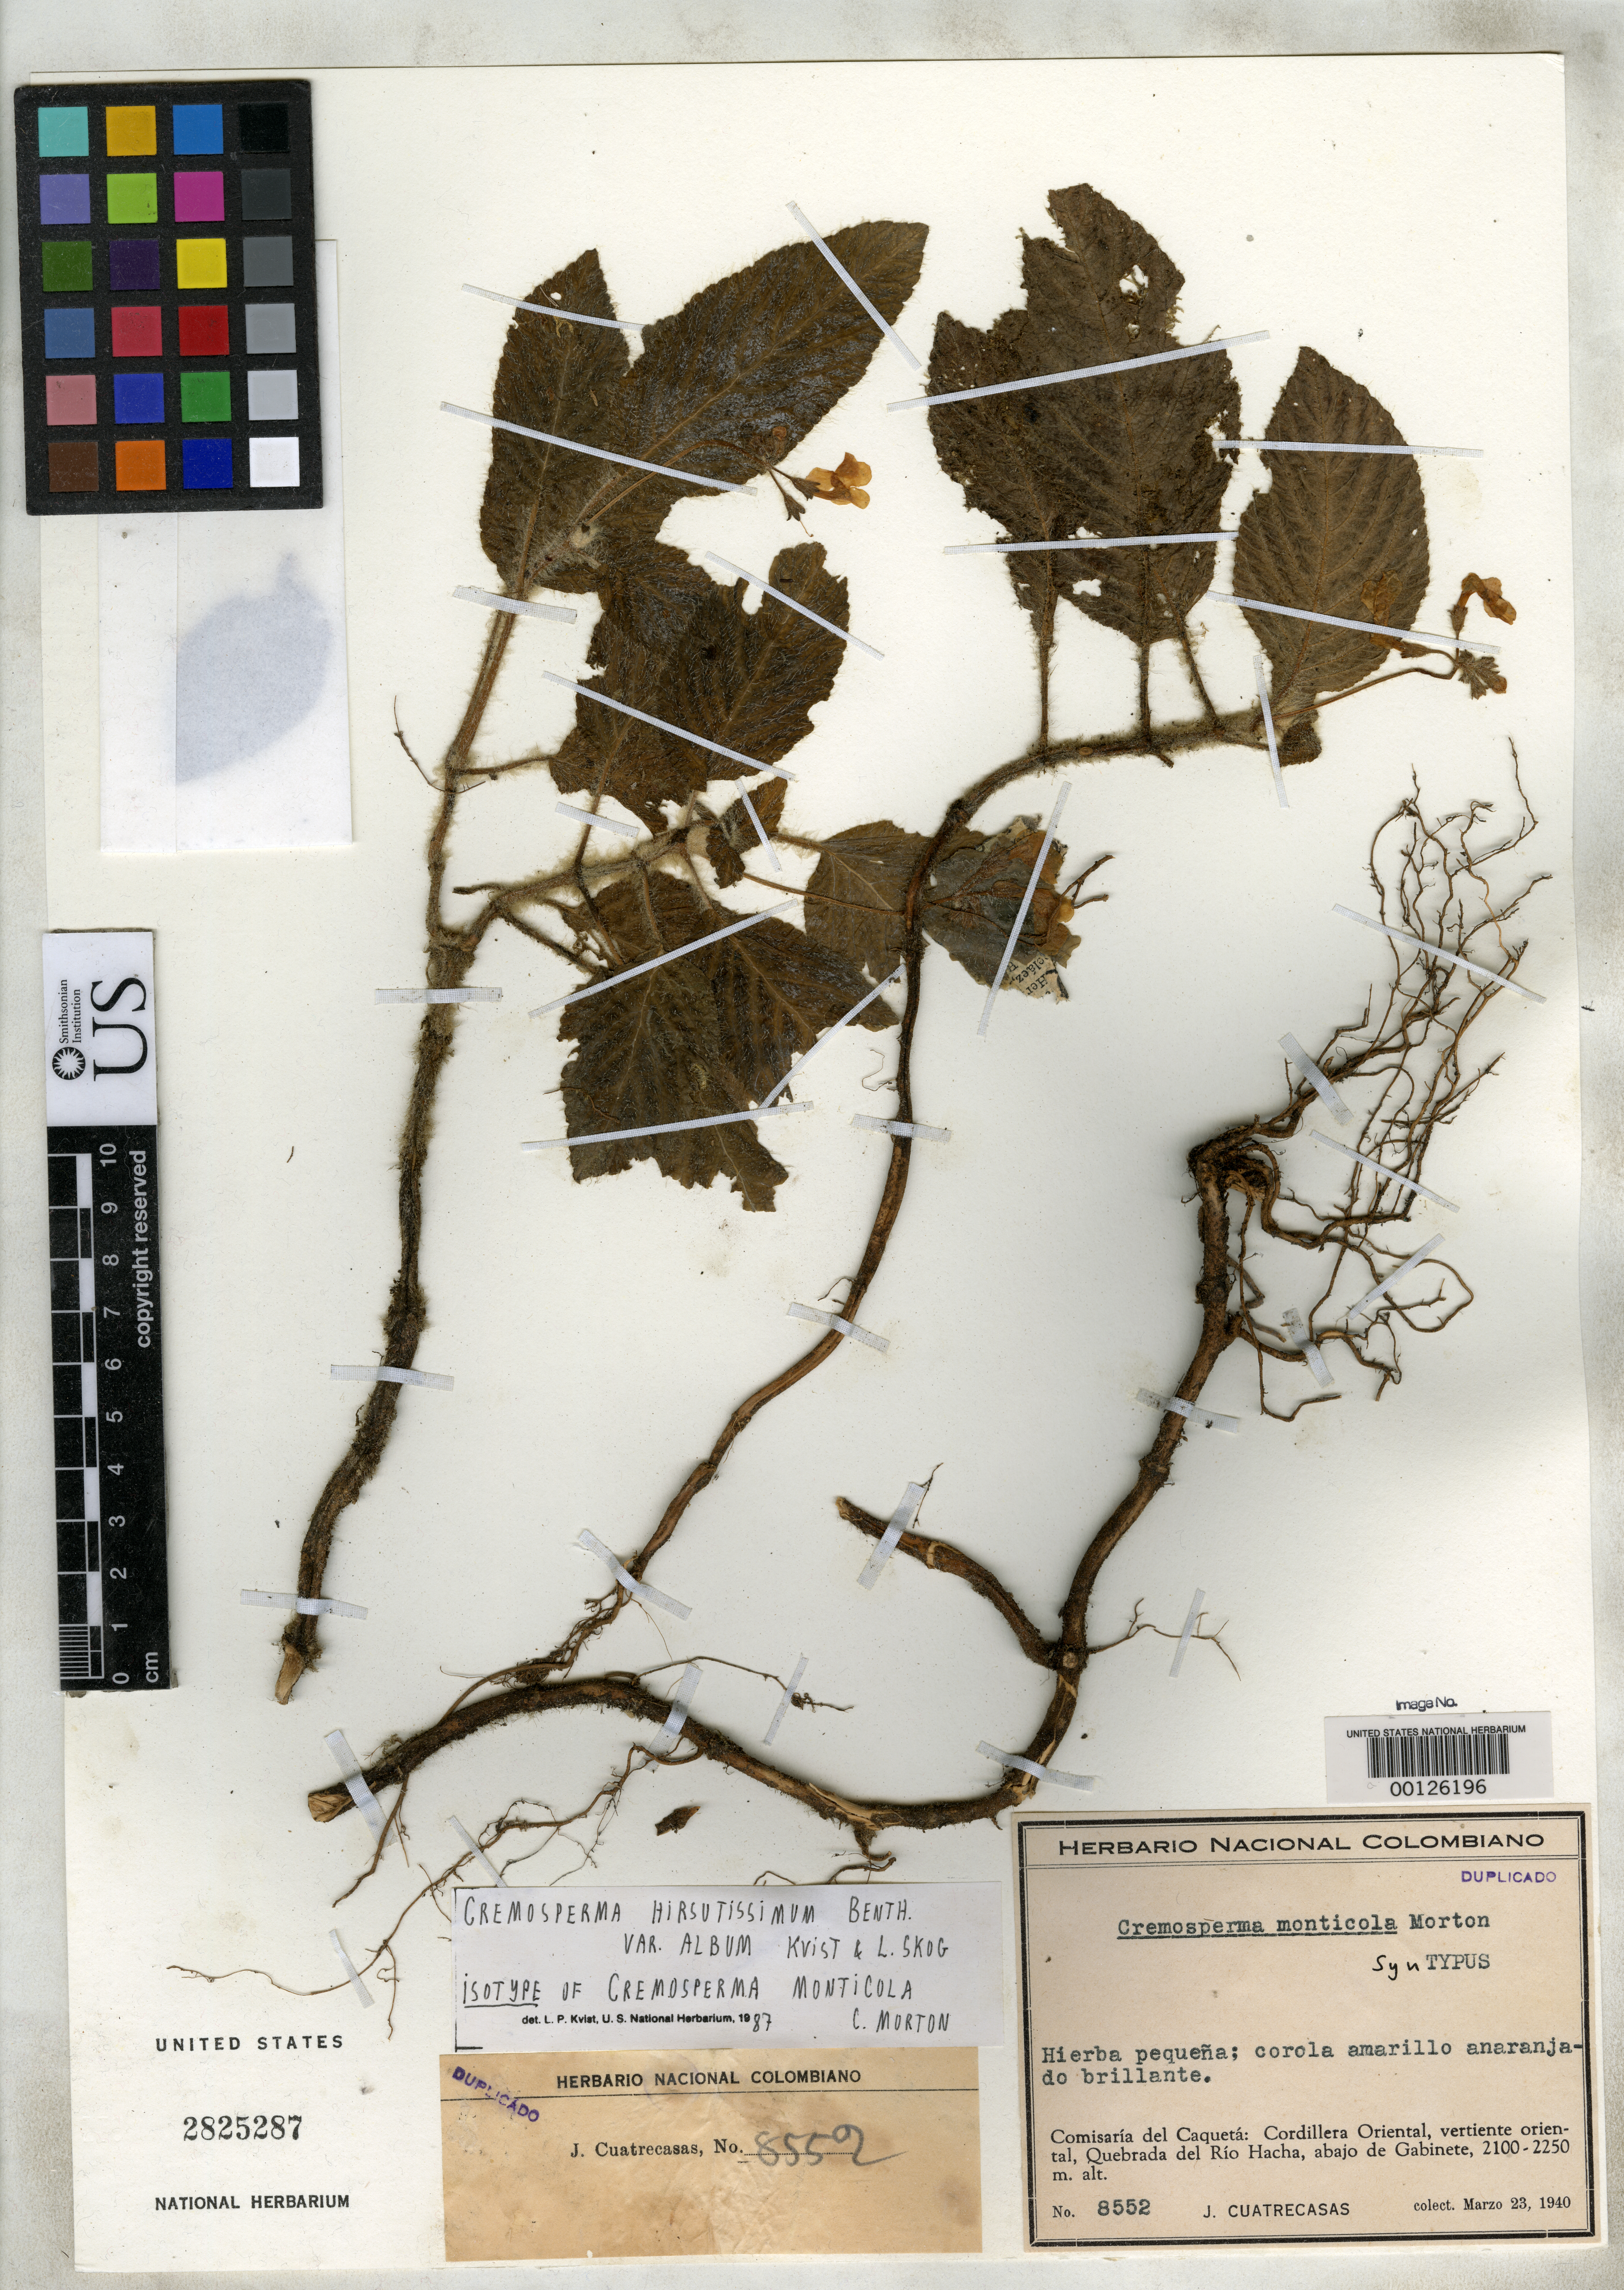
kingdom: Plantae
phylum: Tracheophyta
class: Magnoliopsida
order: Lamiales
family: Gesneriaceae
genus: Cremosperma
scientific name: Cremosperma monticola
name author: C.V. Morton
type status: Isotype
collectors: J. Cuatrecasas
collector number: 8552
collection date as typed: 23 Mar 1940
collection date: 1940-03-23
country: Colombia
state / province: Caquetá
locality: Cordillera Oriental, Vertiente Oriental, Quebrada del Rio Hacha, Abajo de Gabinete.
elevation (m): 2100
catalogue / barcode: US 2825287